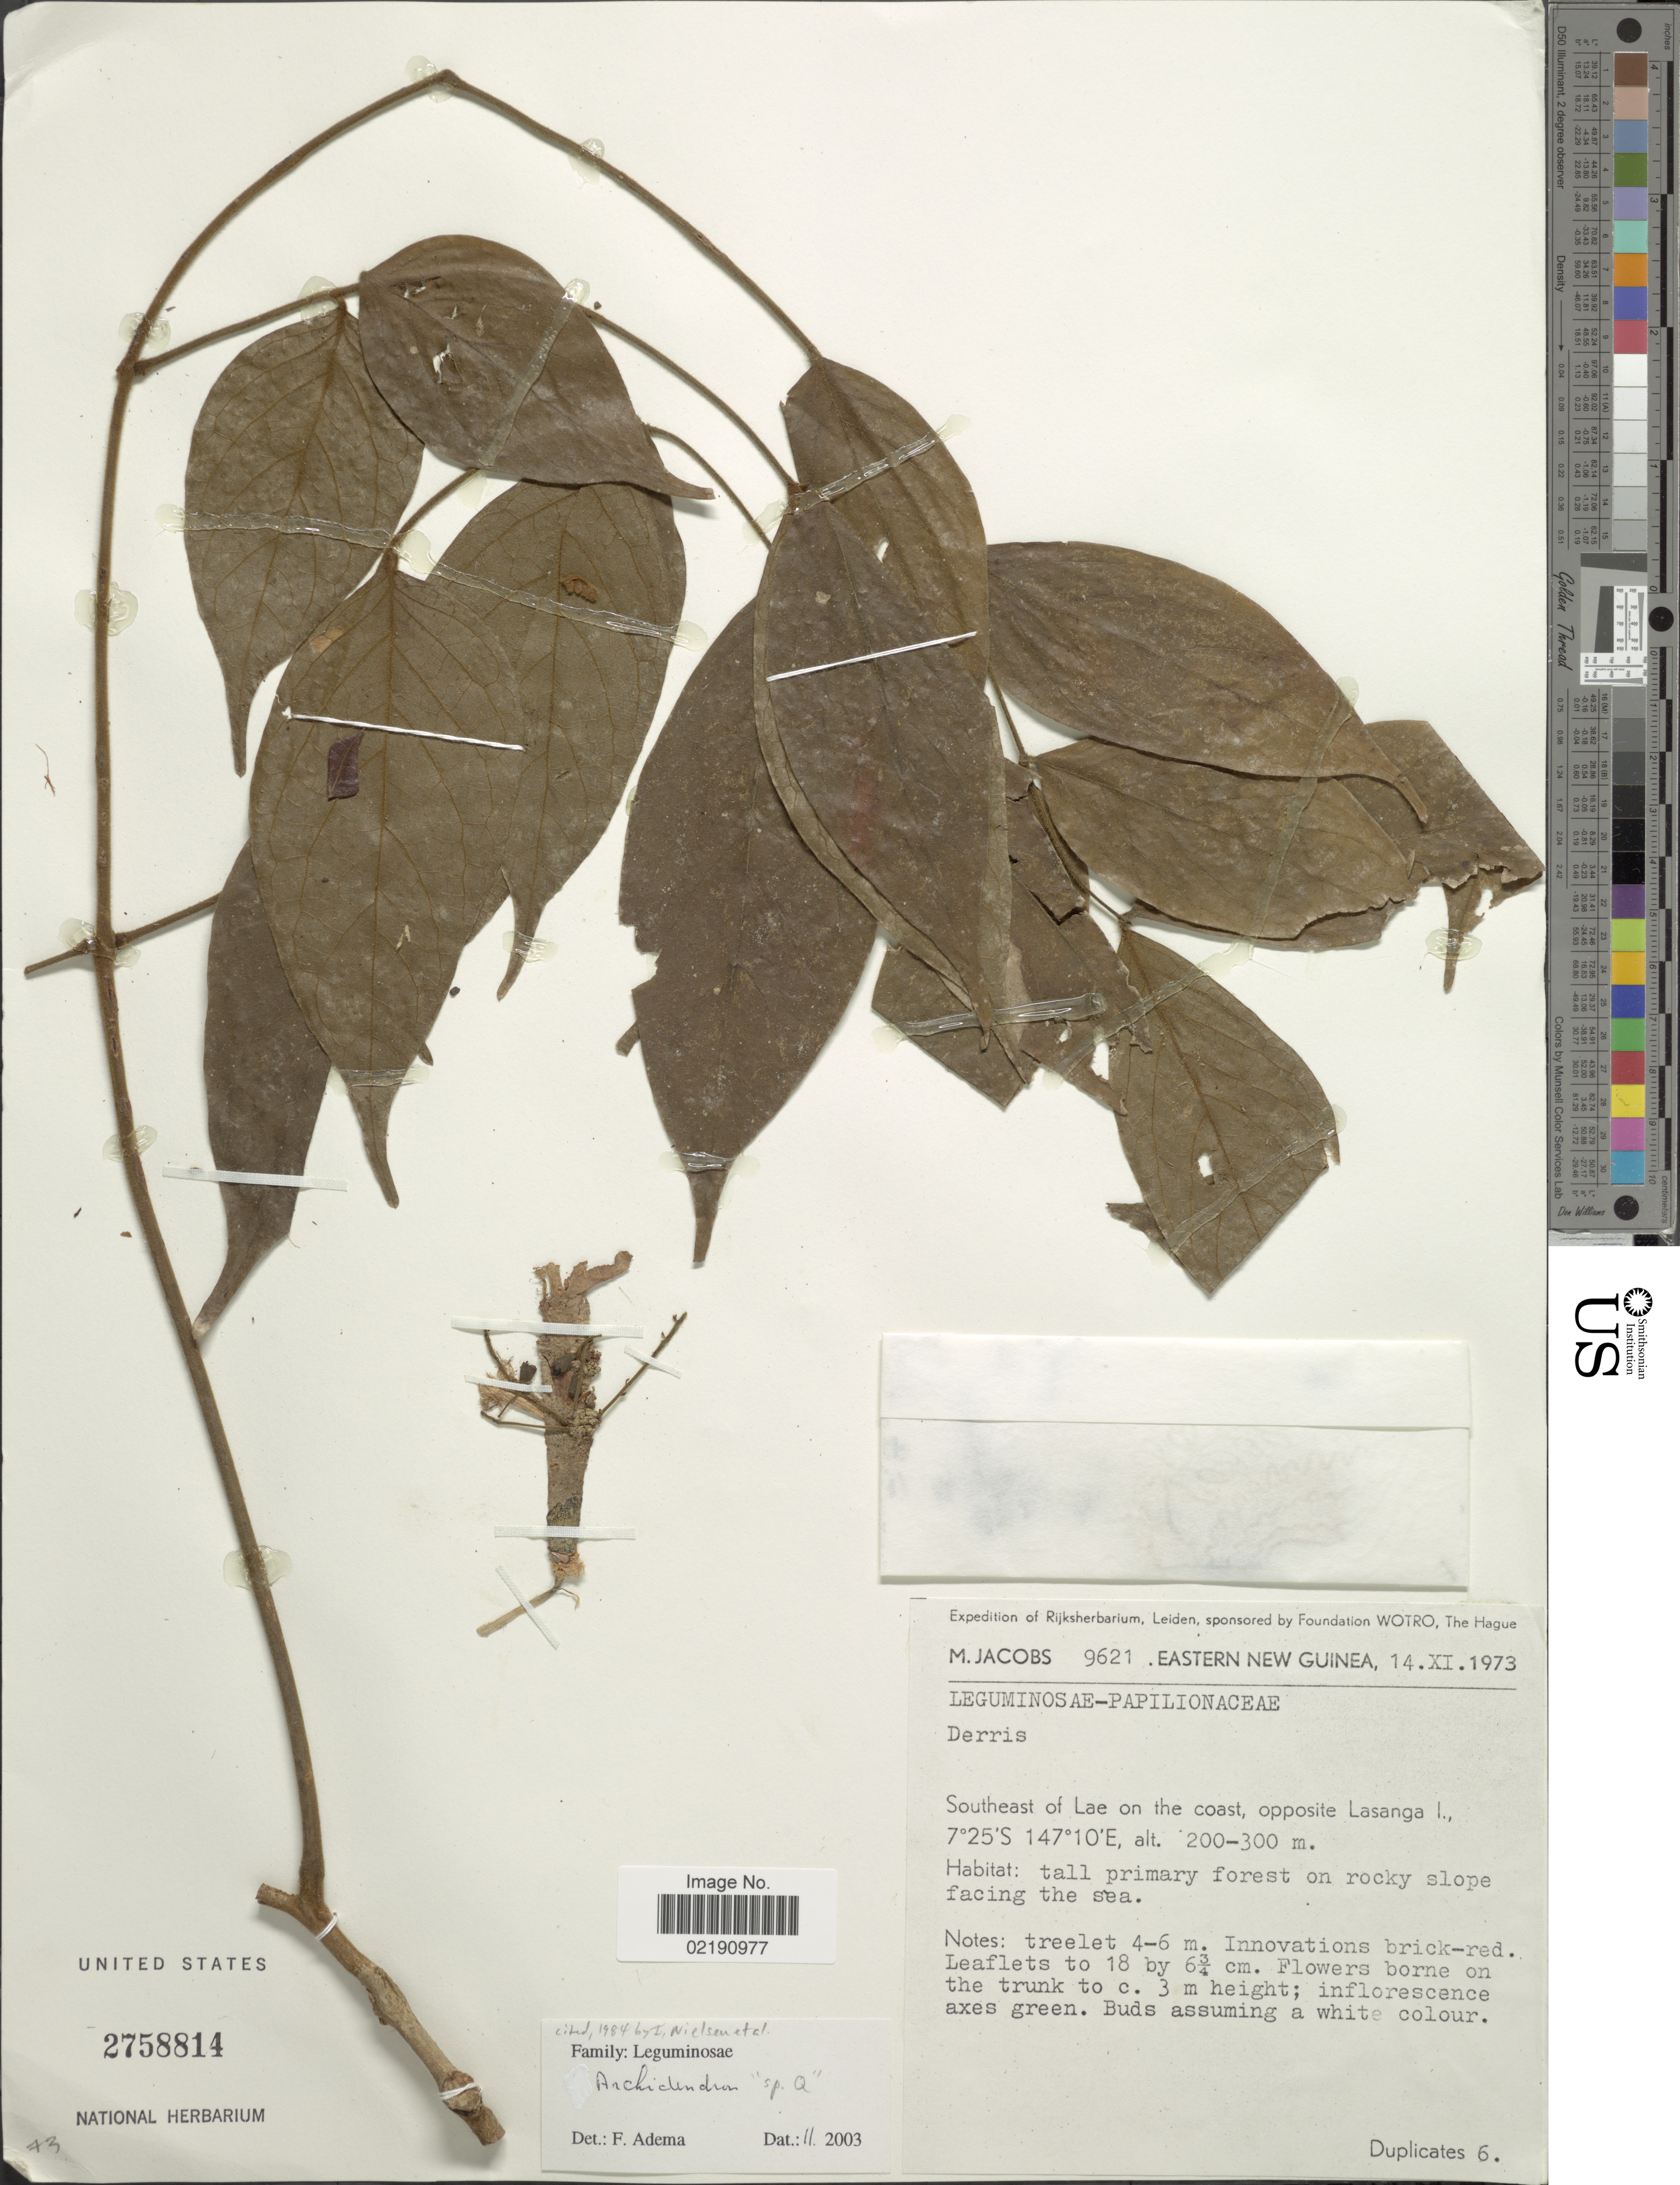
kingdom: Plantae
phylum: Tracheophyta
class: Magnoliopsida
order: Fabales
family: Fabaceae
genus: Archidendron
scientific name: Archidendron sp.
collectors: M. Jacobs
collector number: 9621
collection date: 1973-11-14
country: Papua New Guinea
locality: Eastern New Guinea, Southeast of Lae on the coast, opposite Lasanga I., tall primary forest on rocky slope facing the sea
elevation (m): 200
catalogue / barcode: US 2758814